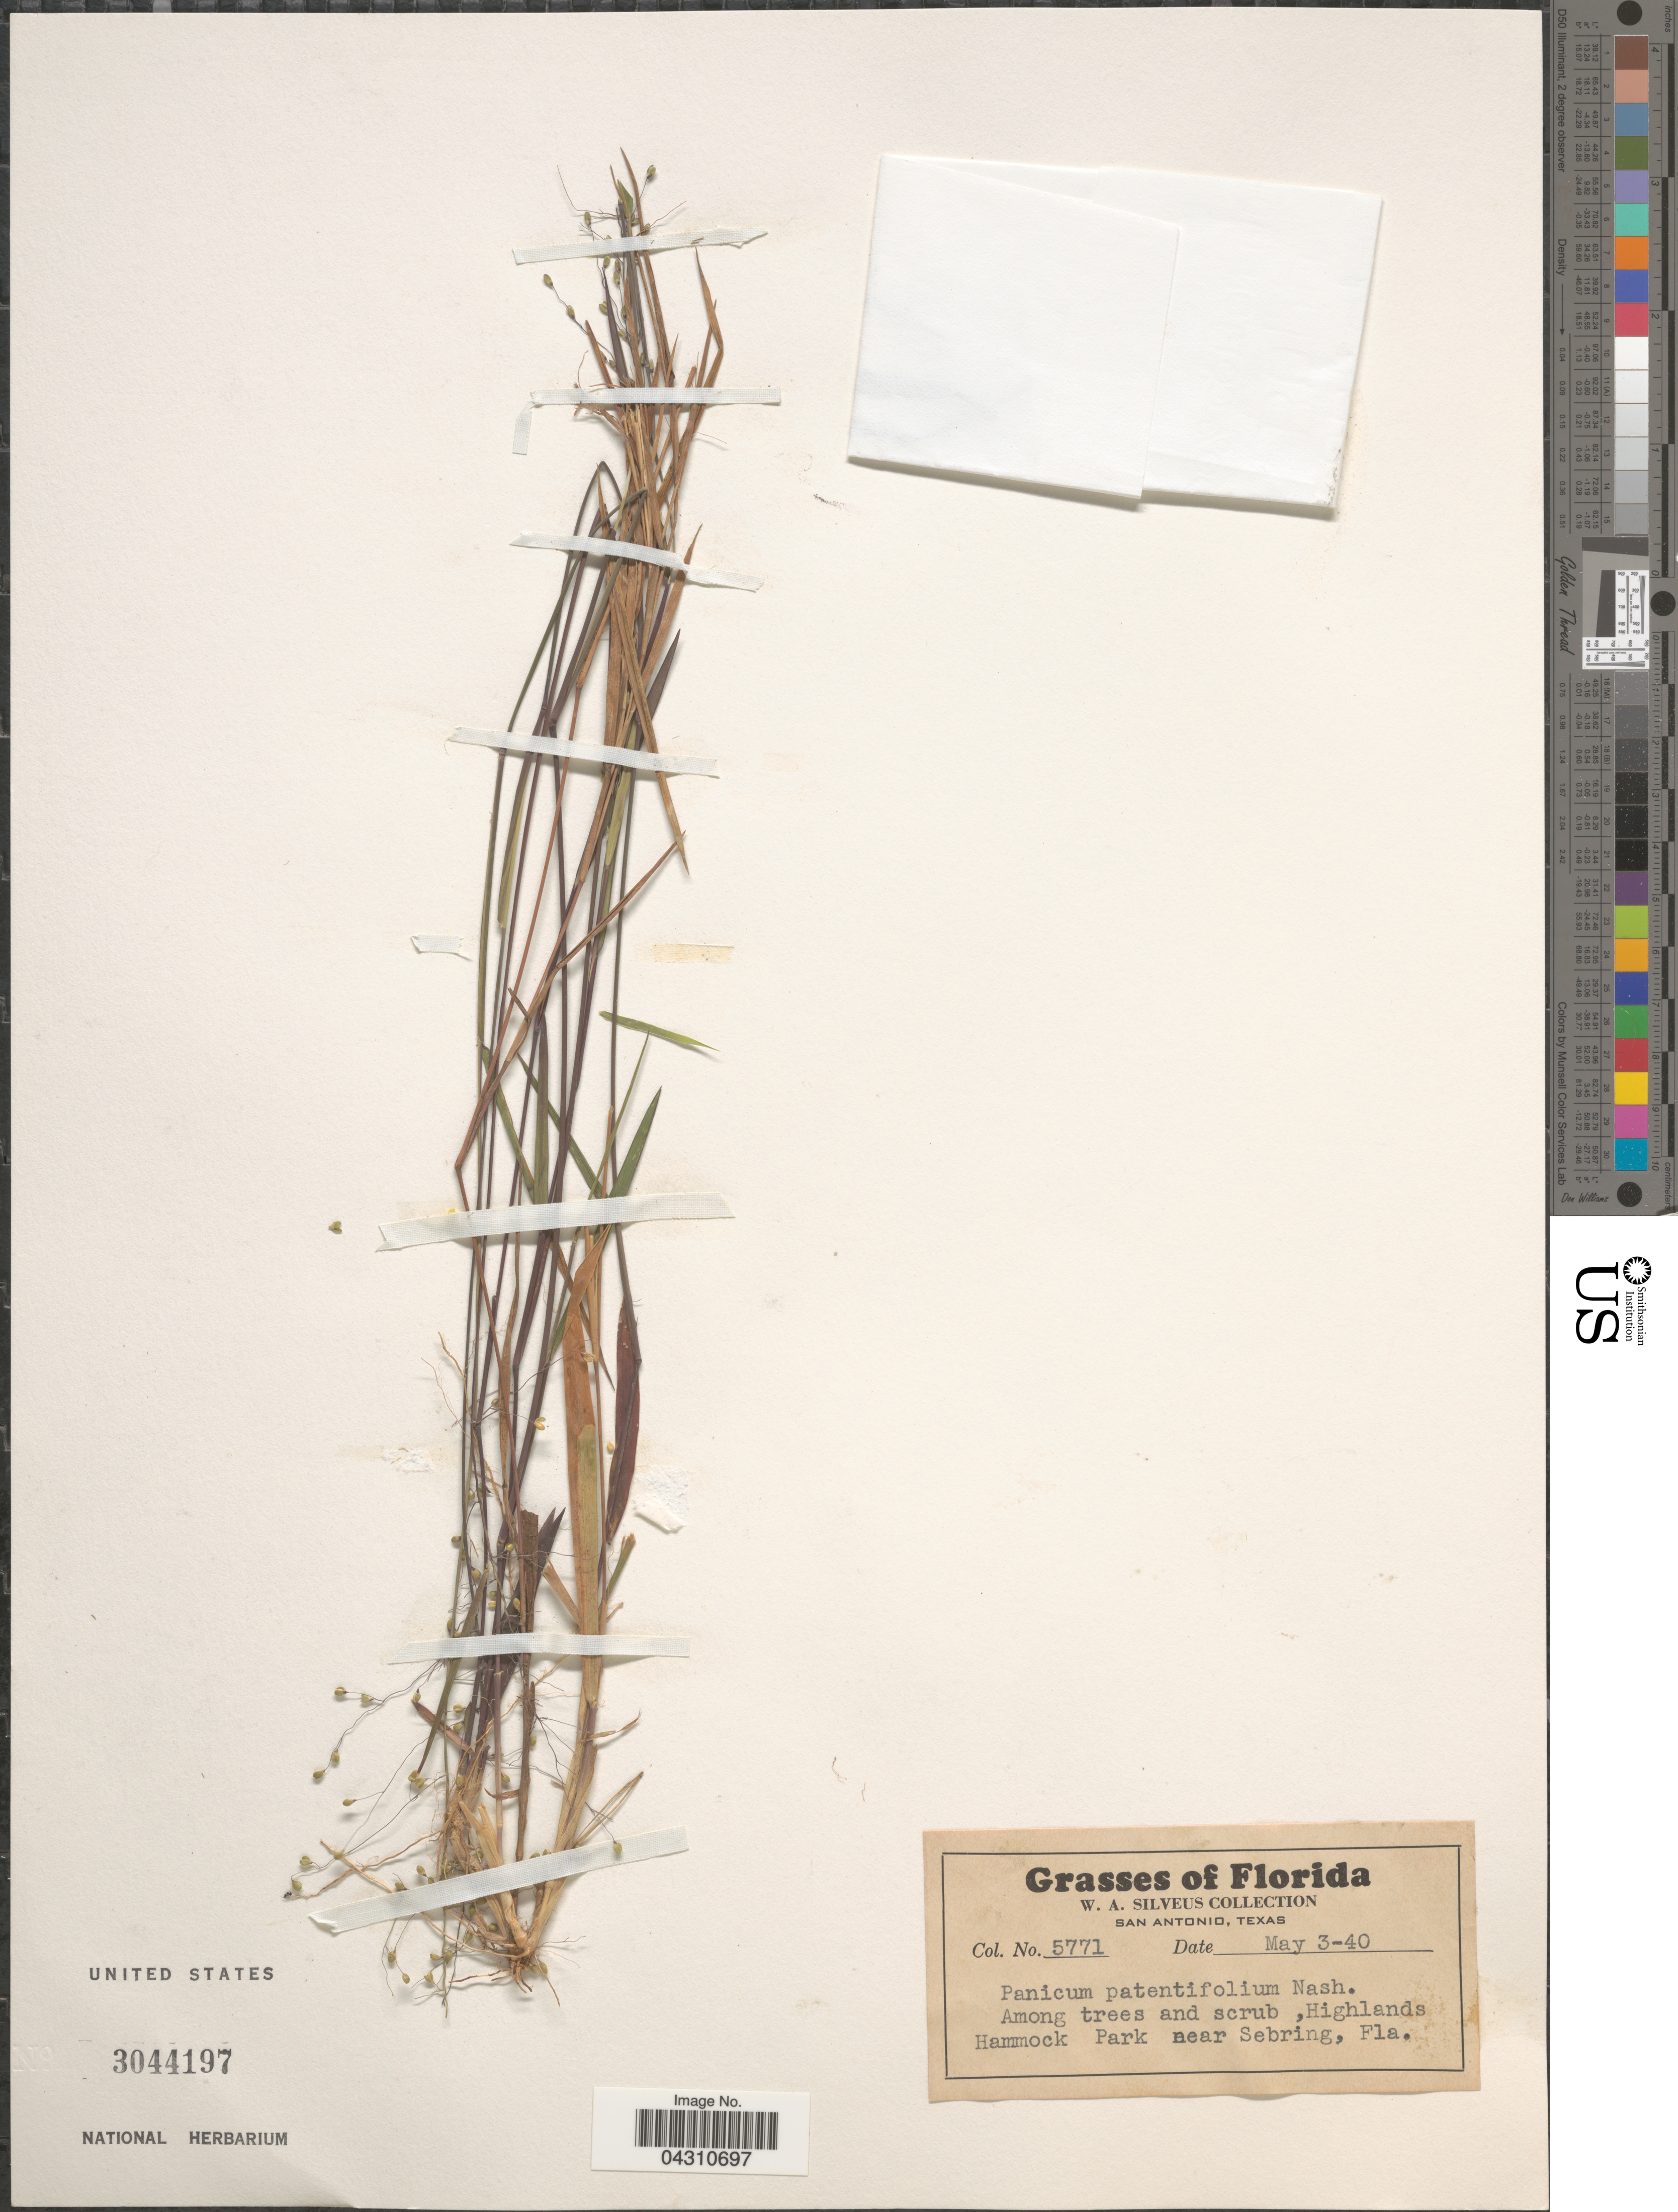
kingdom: Plantae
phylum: Tracheophyta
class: Liliopsida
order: Poales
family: Poaceae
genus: Dichanthelium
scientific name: Dichanthelium portoricense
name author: (Desv. ex Ham.) B.F. Hansen & Wunderlin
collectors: W. Silveus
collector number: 5771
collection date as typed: Transcribed d/m/y: 3/5/40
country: United States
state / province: Florida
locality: Among trees and scrub, Highlands Hammock Park near Sebring.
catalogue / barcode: US 3044197